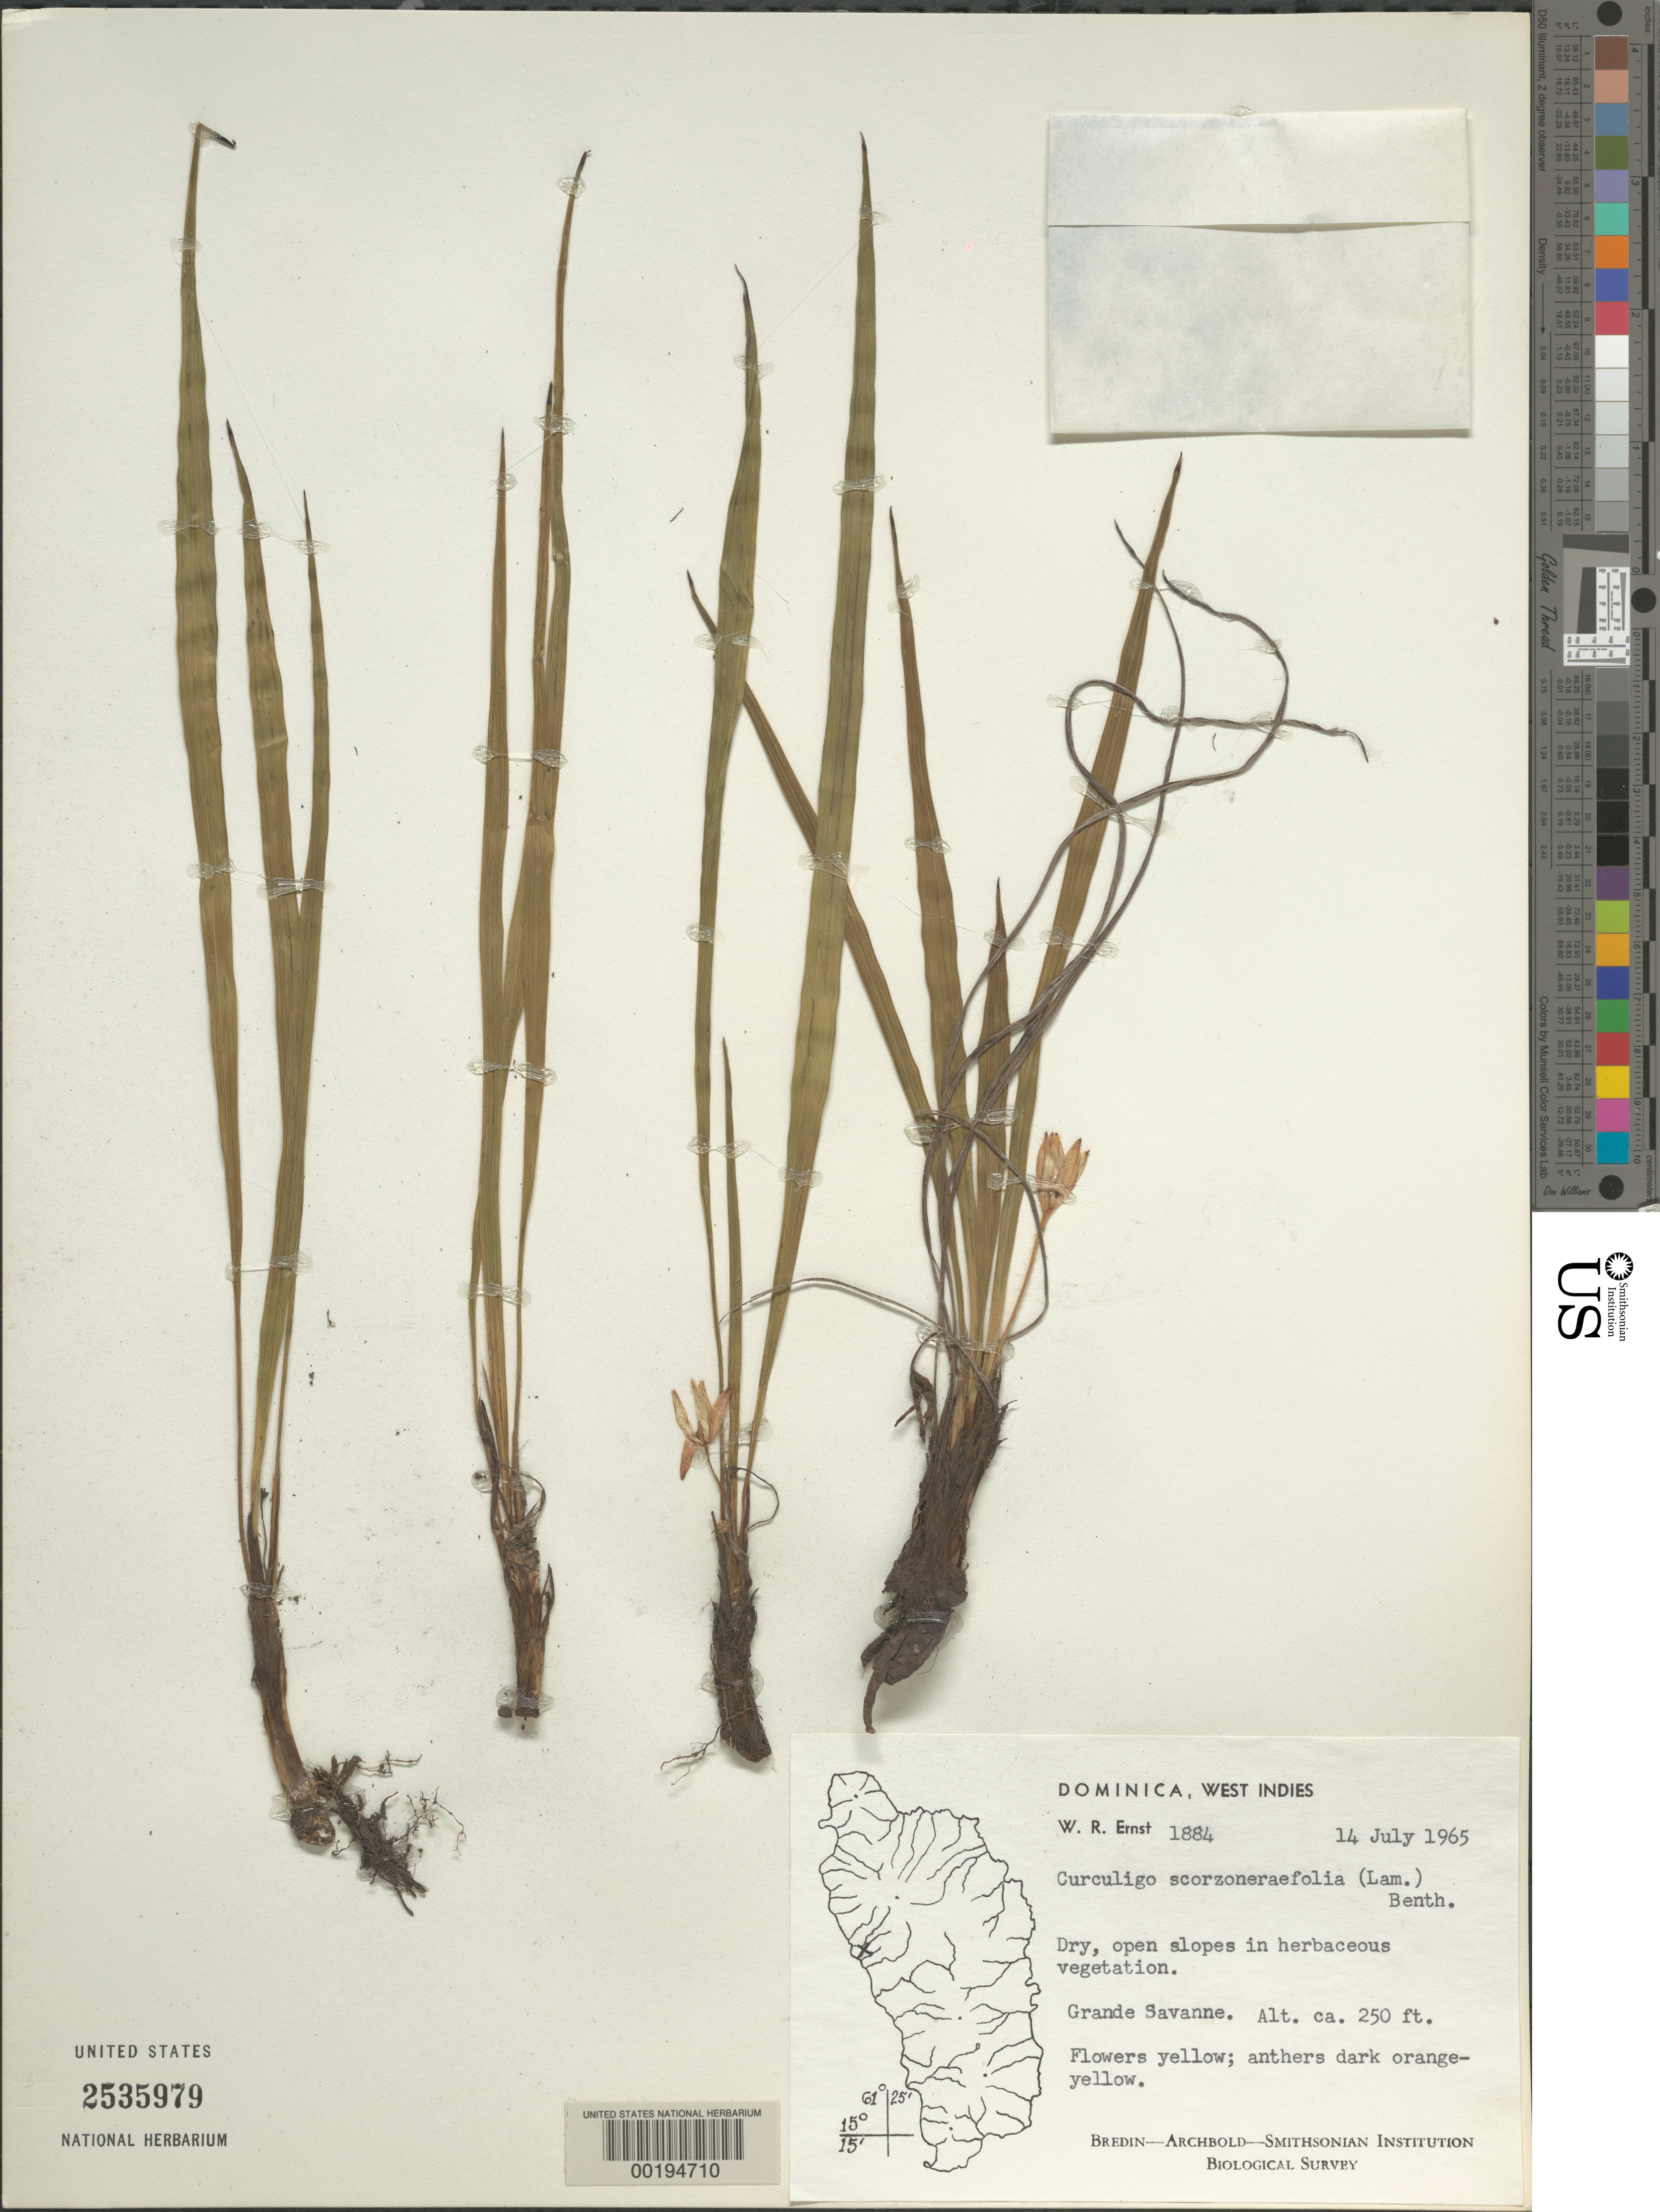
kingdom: Plantae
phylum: Tracheophyta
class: Liliopsida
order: Asparagales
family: Hypoxidaceae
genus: Curculigo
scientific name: Curculigo scorzonerifolia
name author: (Lam.) Baker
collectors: W. R. Ernst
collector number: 1884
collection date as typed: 14 Jul 1965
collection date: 1965-07-14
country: Dominica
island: Dominica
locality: Grande savane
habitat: Dry, open slopes in herbaceous vegetation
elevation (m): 76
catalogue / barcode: US 2535979